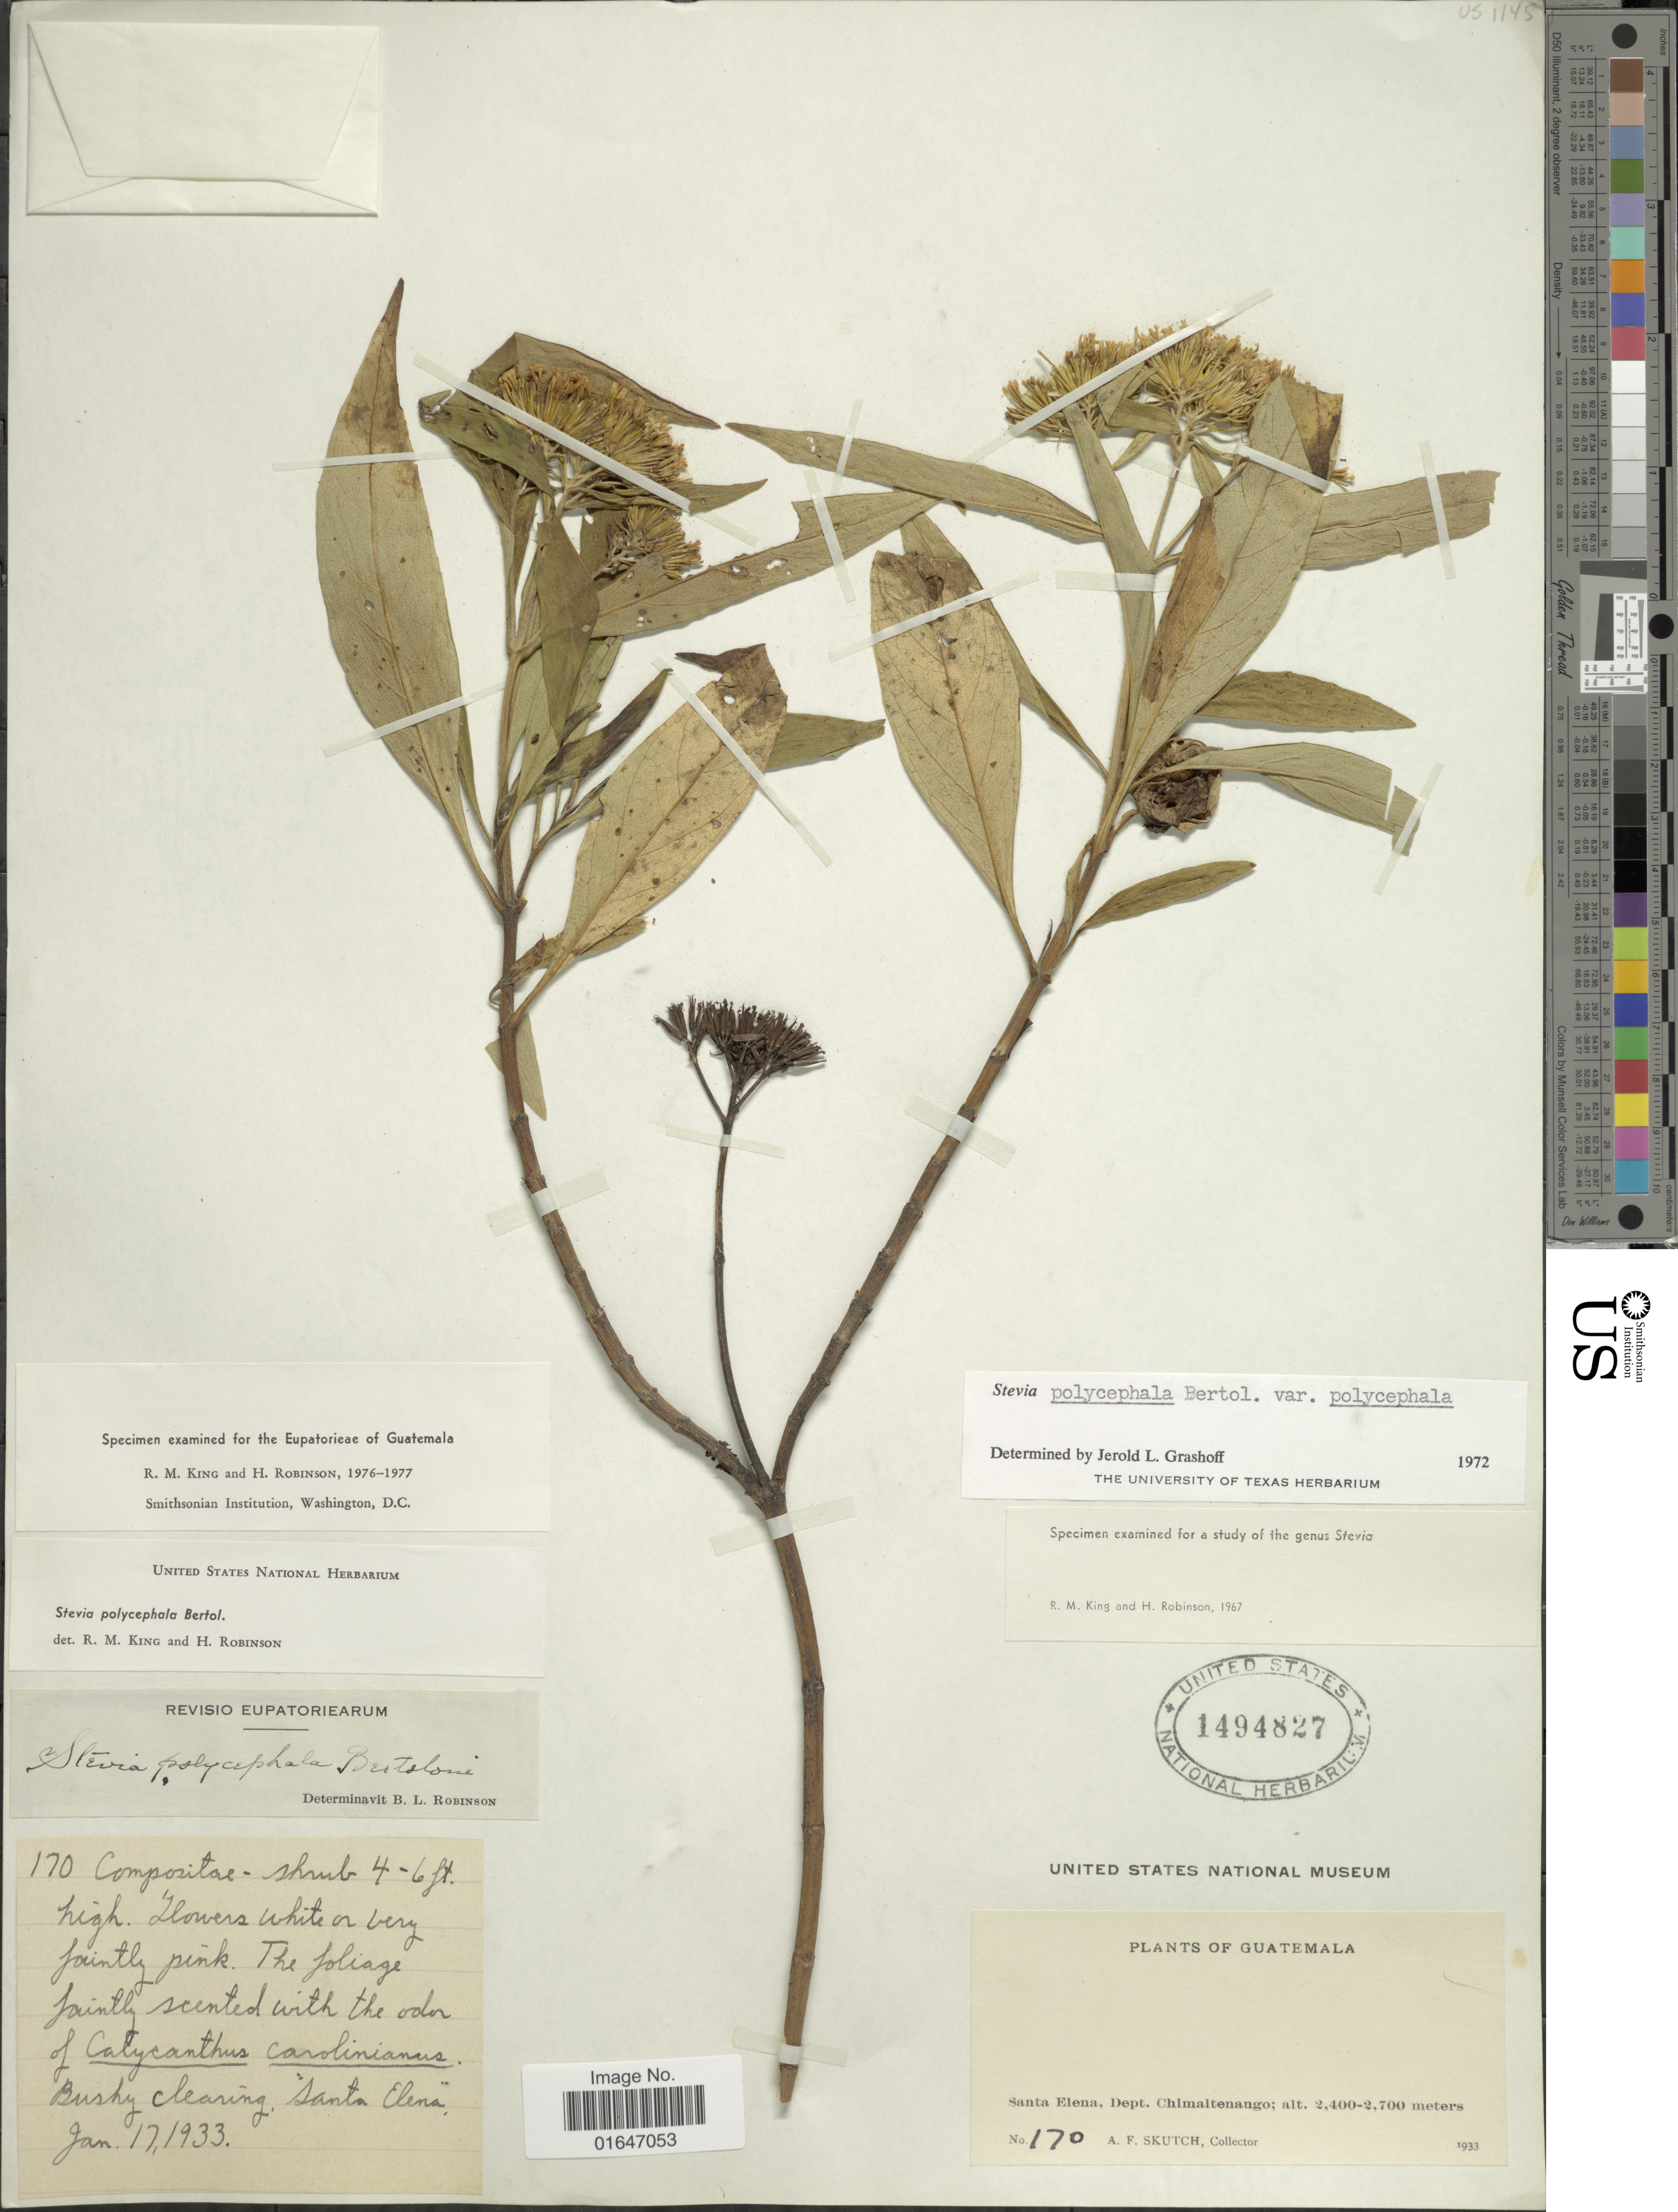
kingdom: Plantae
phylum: Tracheophyta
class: Magnoliopsida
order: Asterales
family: Asteraceae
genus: Stevia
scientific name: Stevia polycephala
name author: Bertoloni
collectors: A. F. Skutch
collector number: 170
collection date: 1933-01-17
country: Guatemala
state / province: Chimaltenango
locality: Santa Elena.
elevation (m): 2400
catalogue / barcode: US 1494827